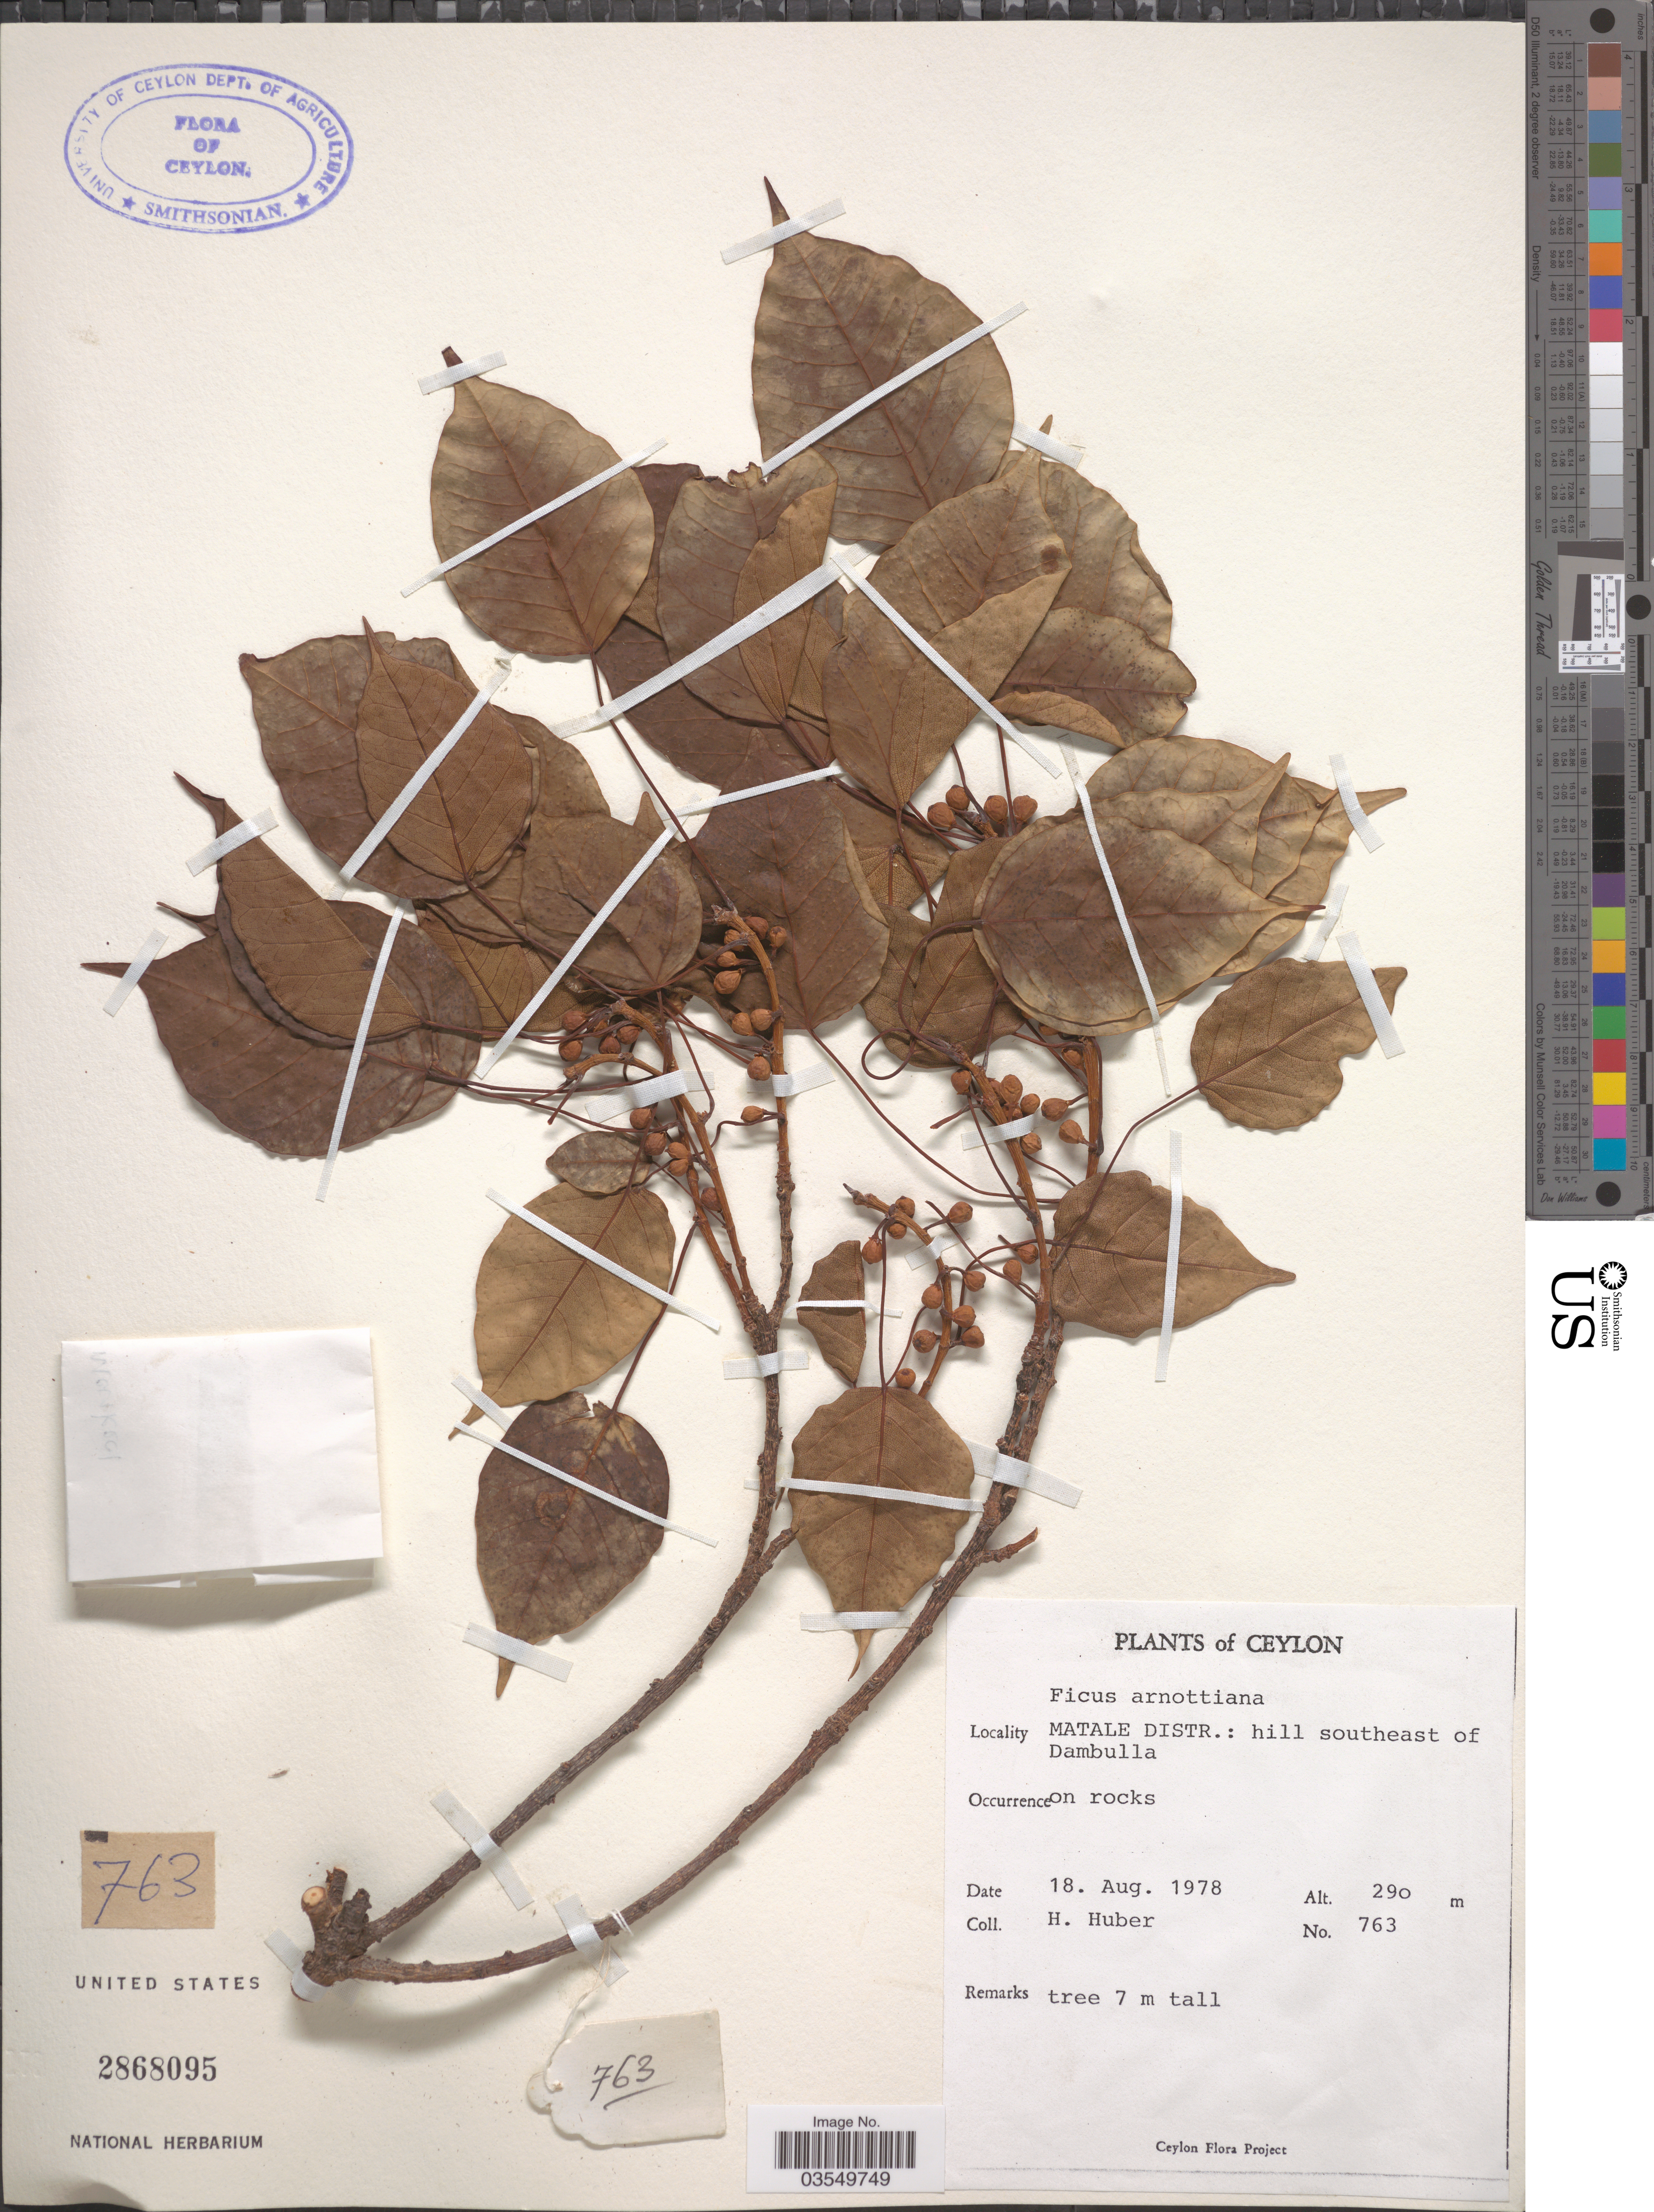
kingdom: Plantae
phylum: Tracheophyta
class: Magnoliopsida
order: Rosales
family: Moraceae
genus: Ficus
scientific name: Ficus arnottiana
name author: (Miq.) Miq.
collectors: H. Huber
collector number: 763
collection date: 1978-08-18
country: Sri Lanka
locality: Ceylon. Matale Distr.: hill southeast of Dambulla.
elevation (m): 290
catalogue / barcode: US 2868095